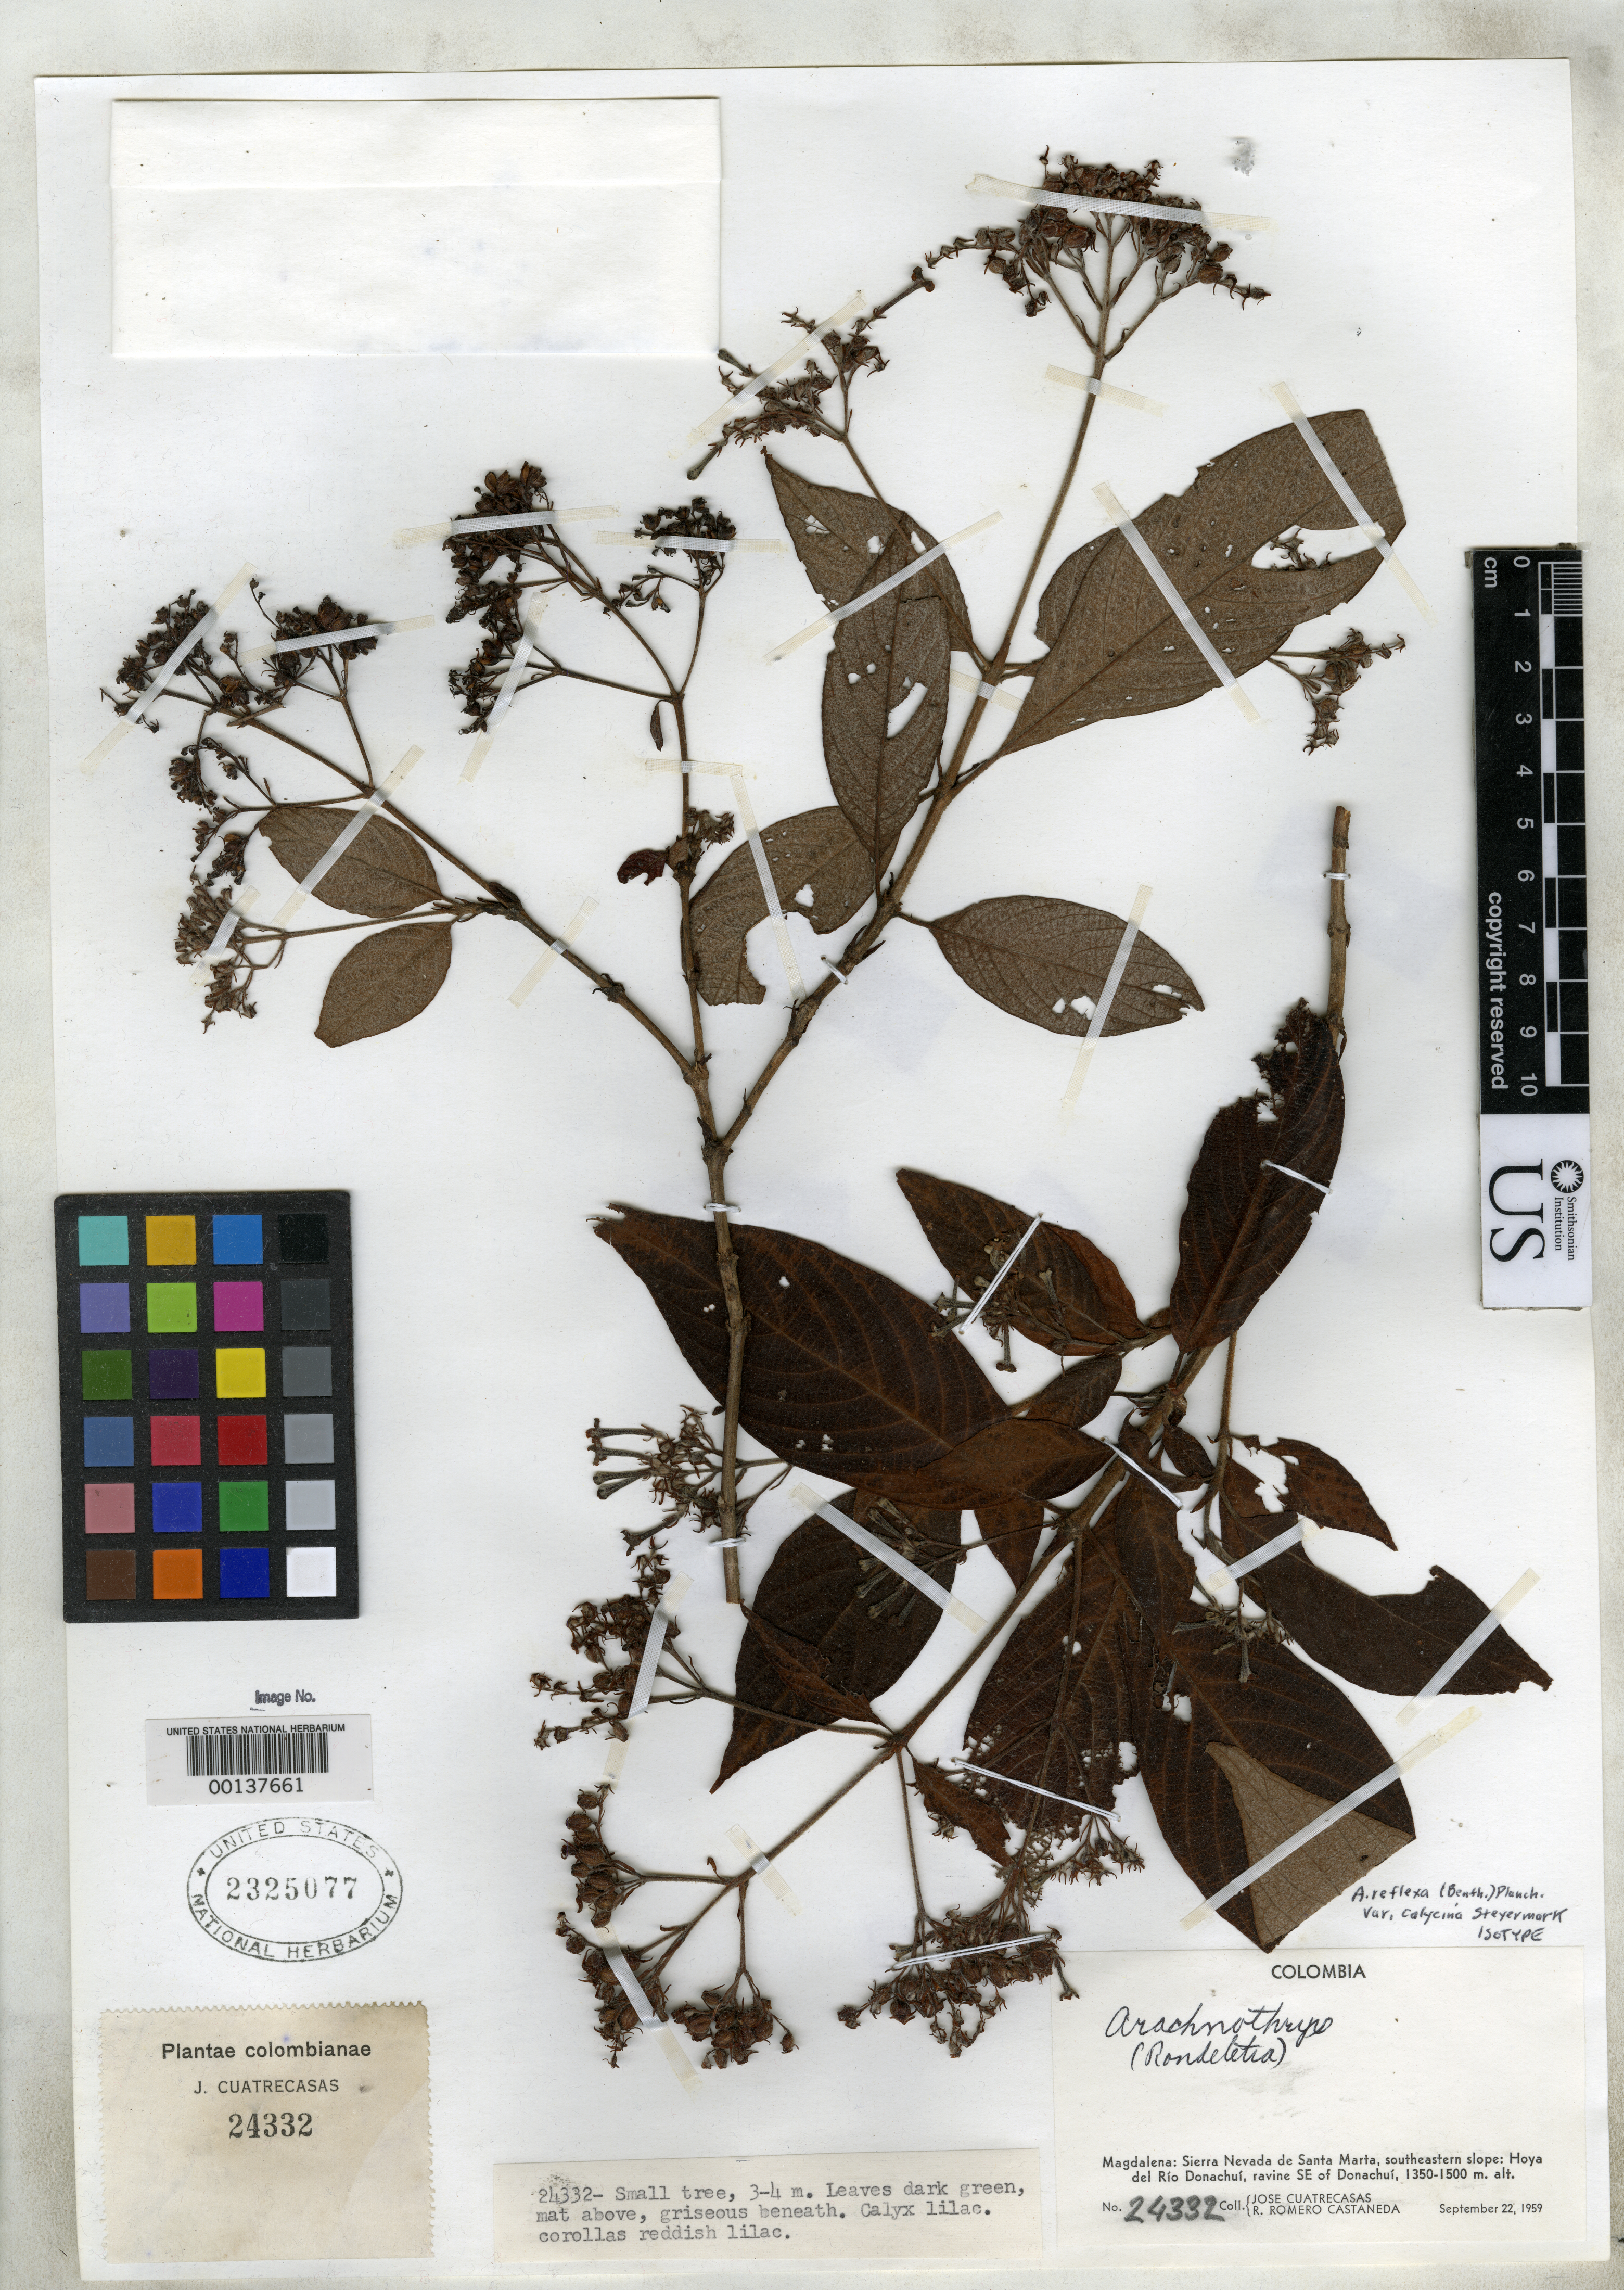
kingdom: Plantae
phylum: Tracheophyta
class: Magnoliopsida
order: Gentianales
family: Rubiaceae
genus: Arachnothryx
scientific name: Arachnothryx reflexa var. calycina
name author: Steyerm.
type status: Isotype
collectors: J. Cuatrecasas & R. Romero Castañeda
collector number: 24332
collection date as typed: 22 Sep 1959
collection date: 1959-09-22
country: Colombia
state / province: Magdalena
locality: Sierra Nevada de Santa Marta, Donachui.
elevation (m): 1350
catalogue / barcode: US 2325077